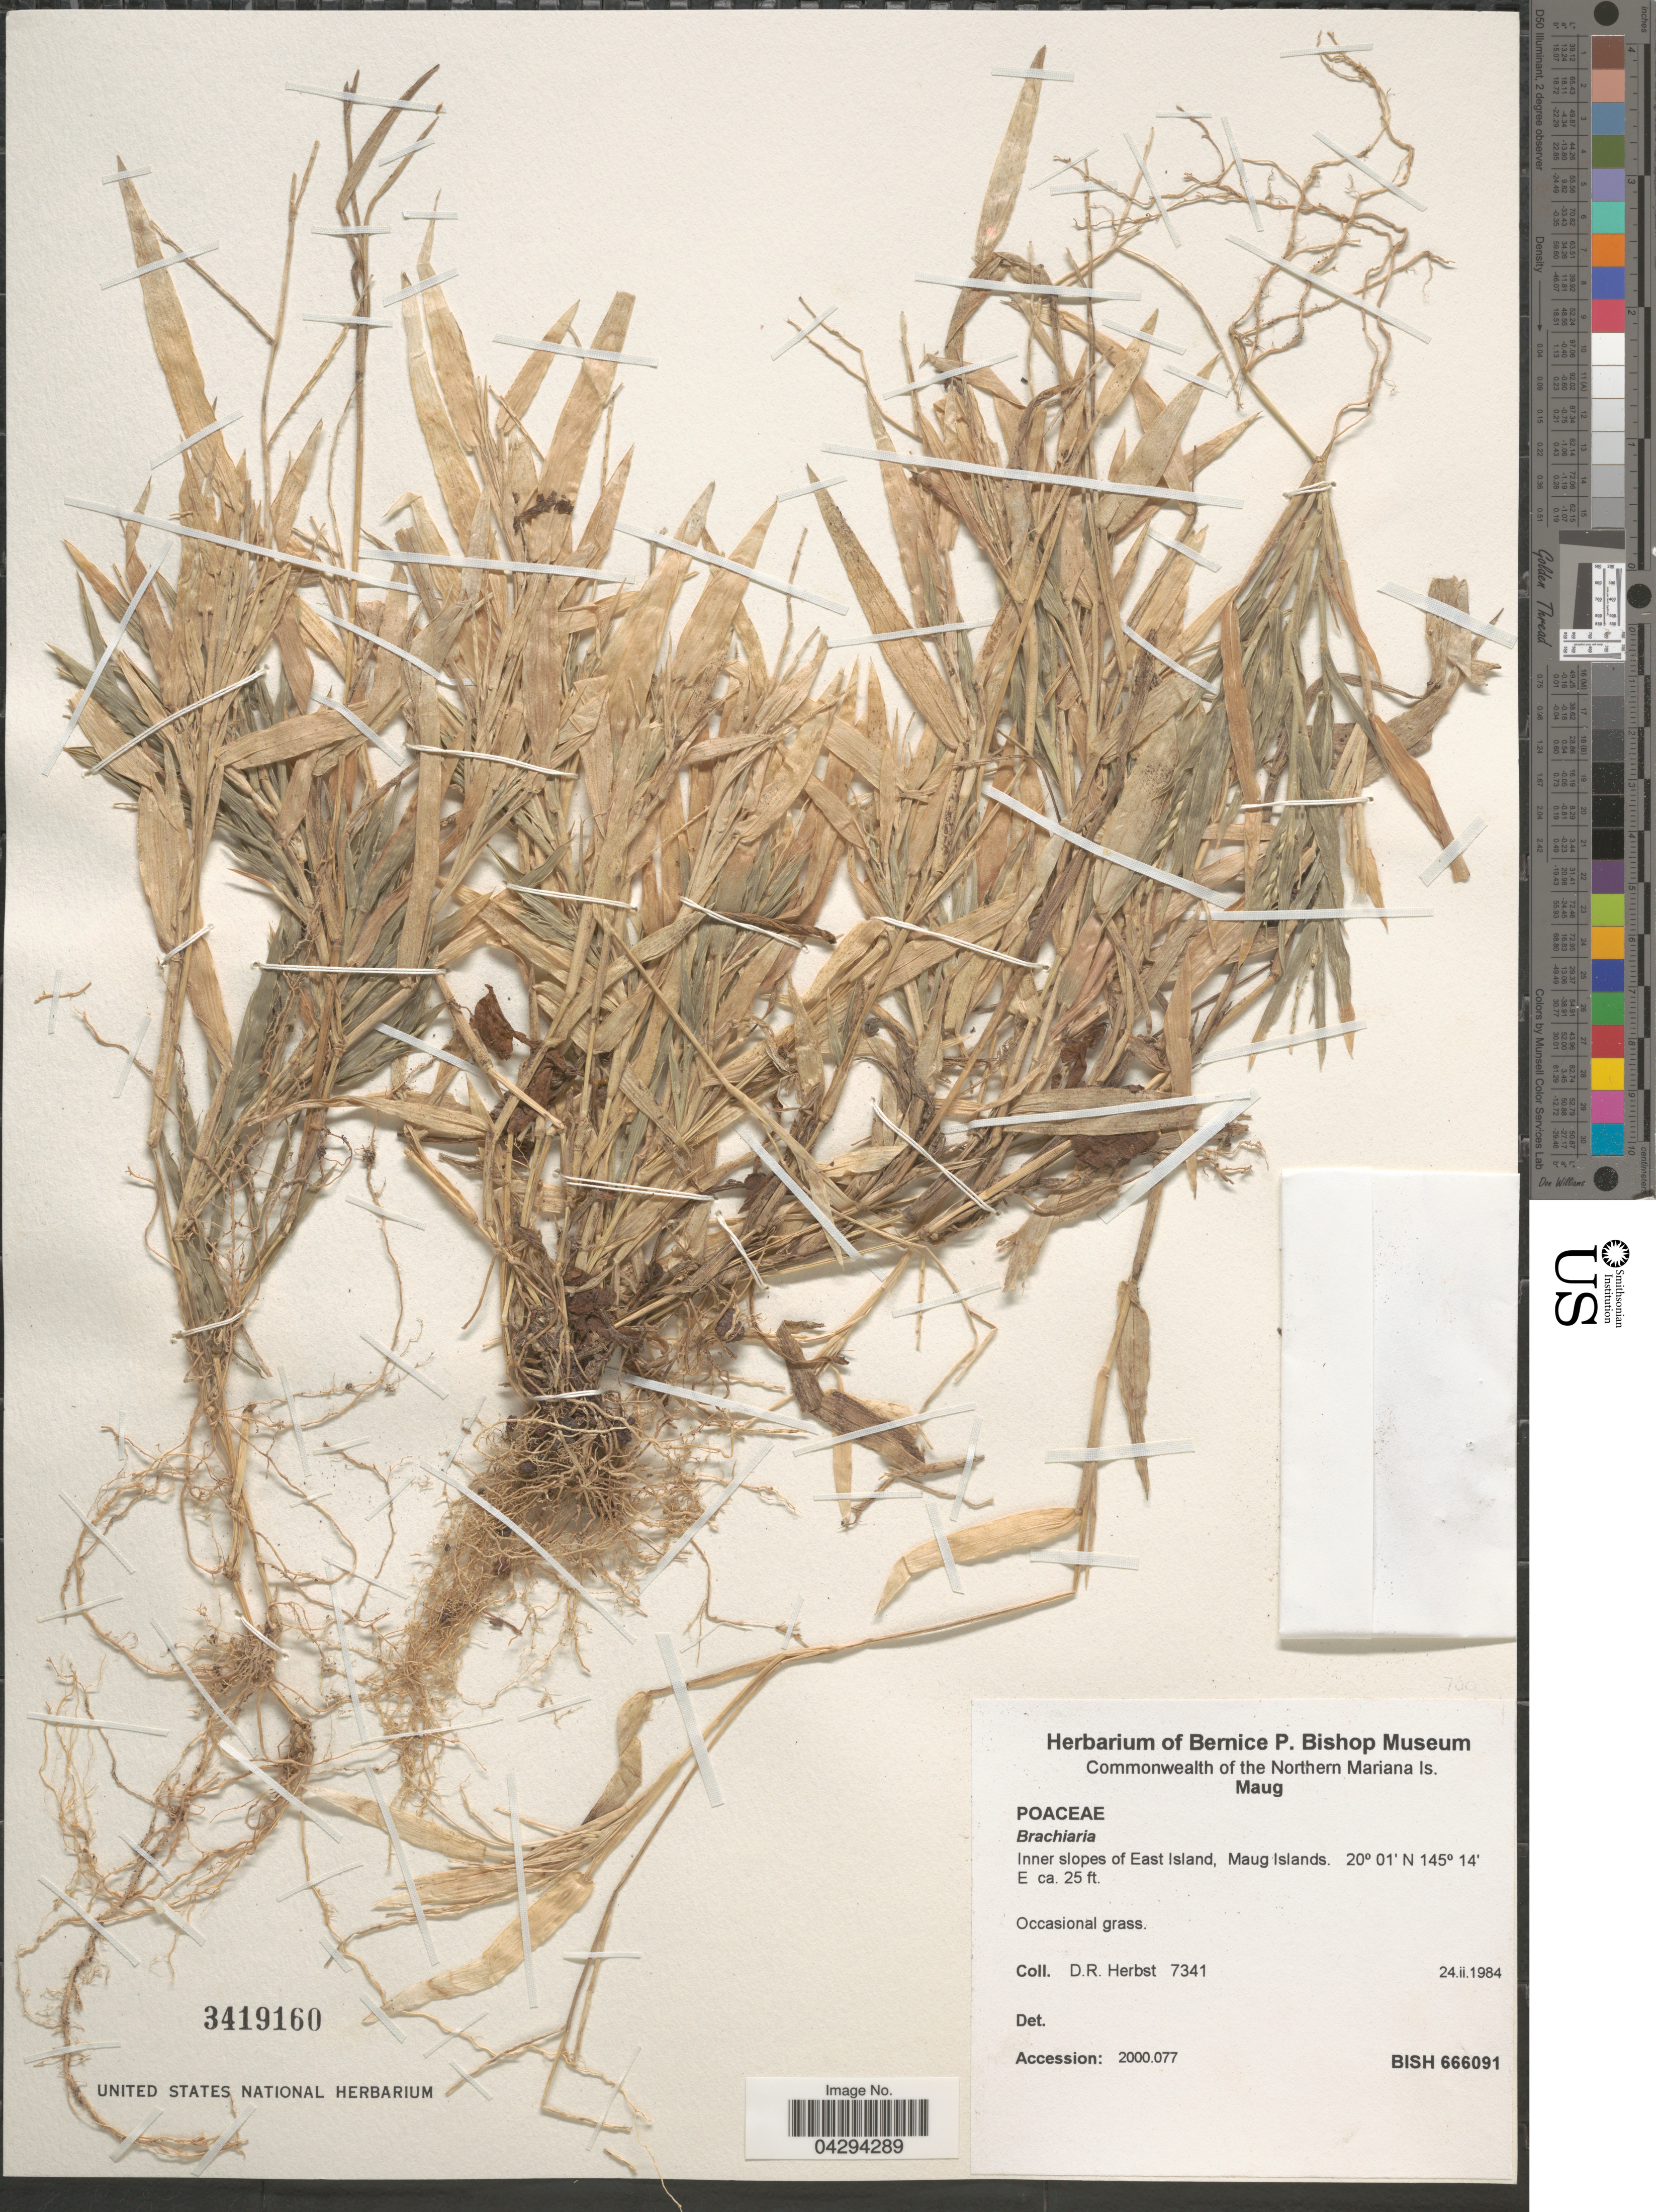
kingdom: Plantae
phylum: Tracheophyta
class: Liliopsida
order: Poales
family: Poaceae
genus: Urochloa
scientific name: Urochloa sp.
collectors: D. R. Herbst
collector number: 7341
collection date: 1984-02-24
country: Northern Mariana Islands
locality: Commonwealth of the Northern Mariana Is. Inner slopes of East Island, Maug Islands.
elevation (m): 8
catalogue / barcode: US 3419160